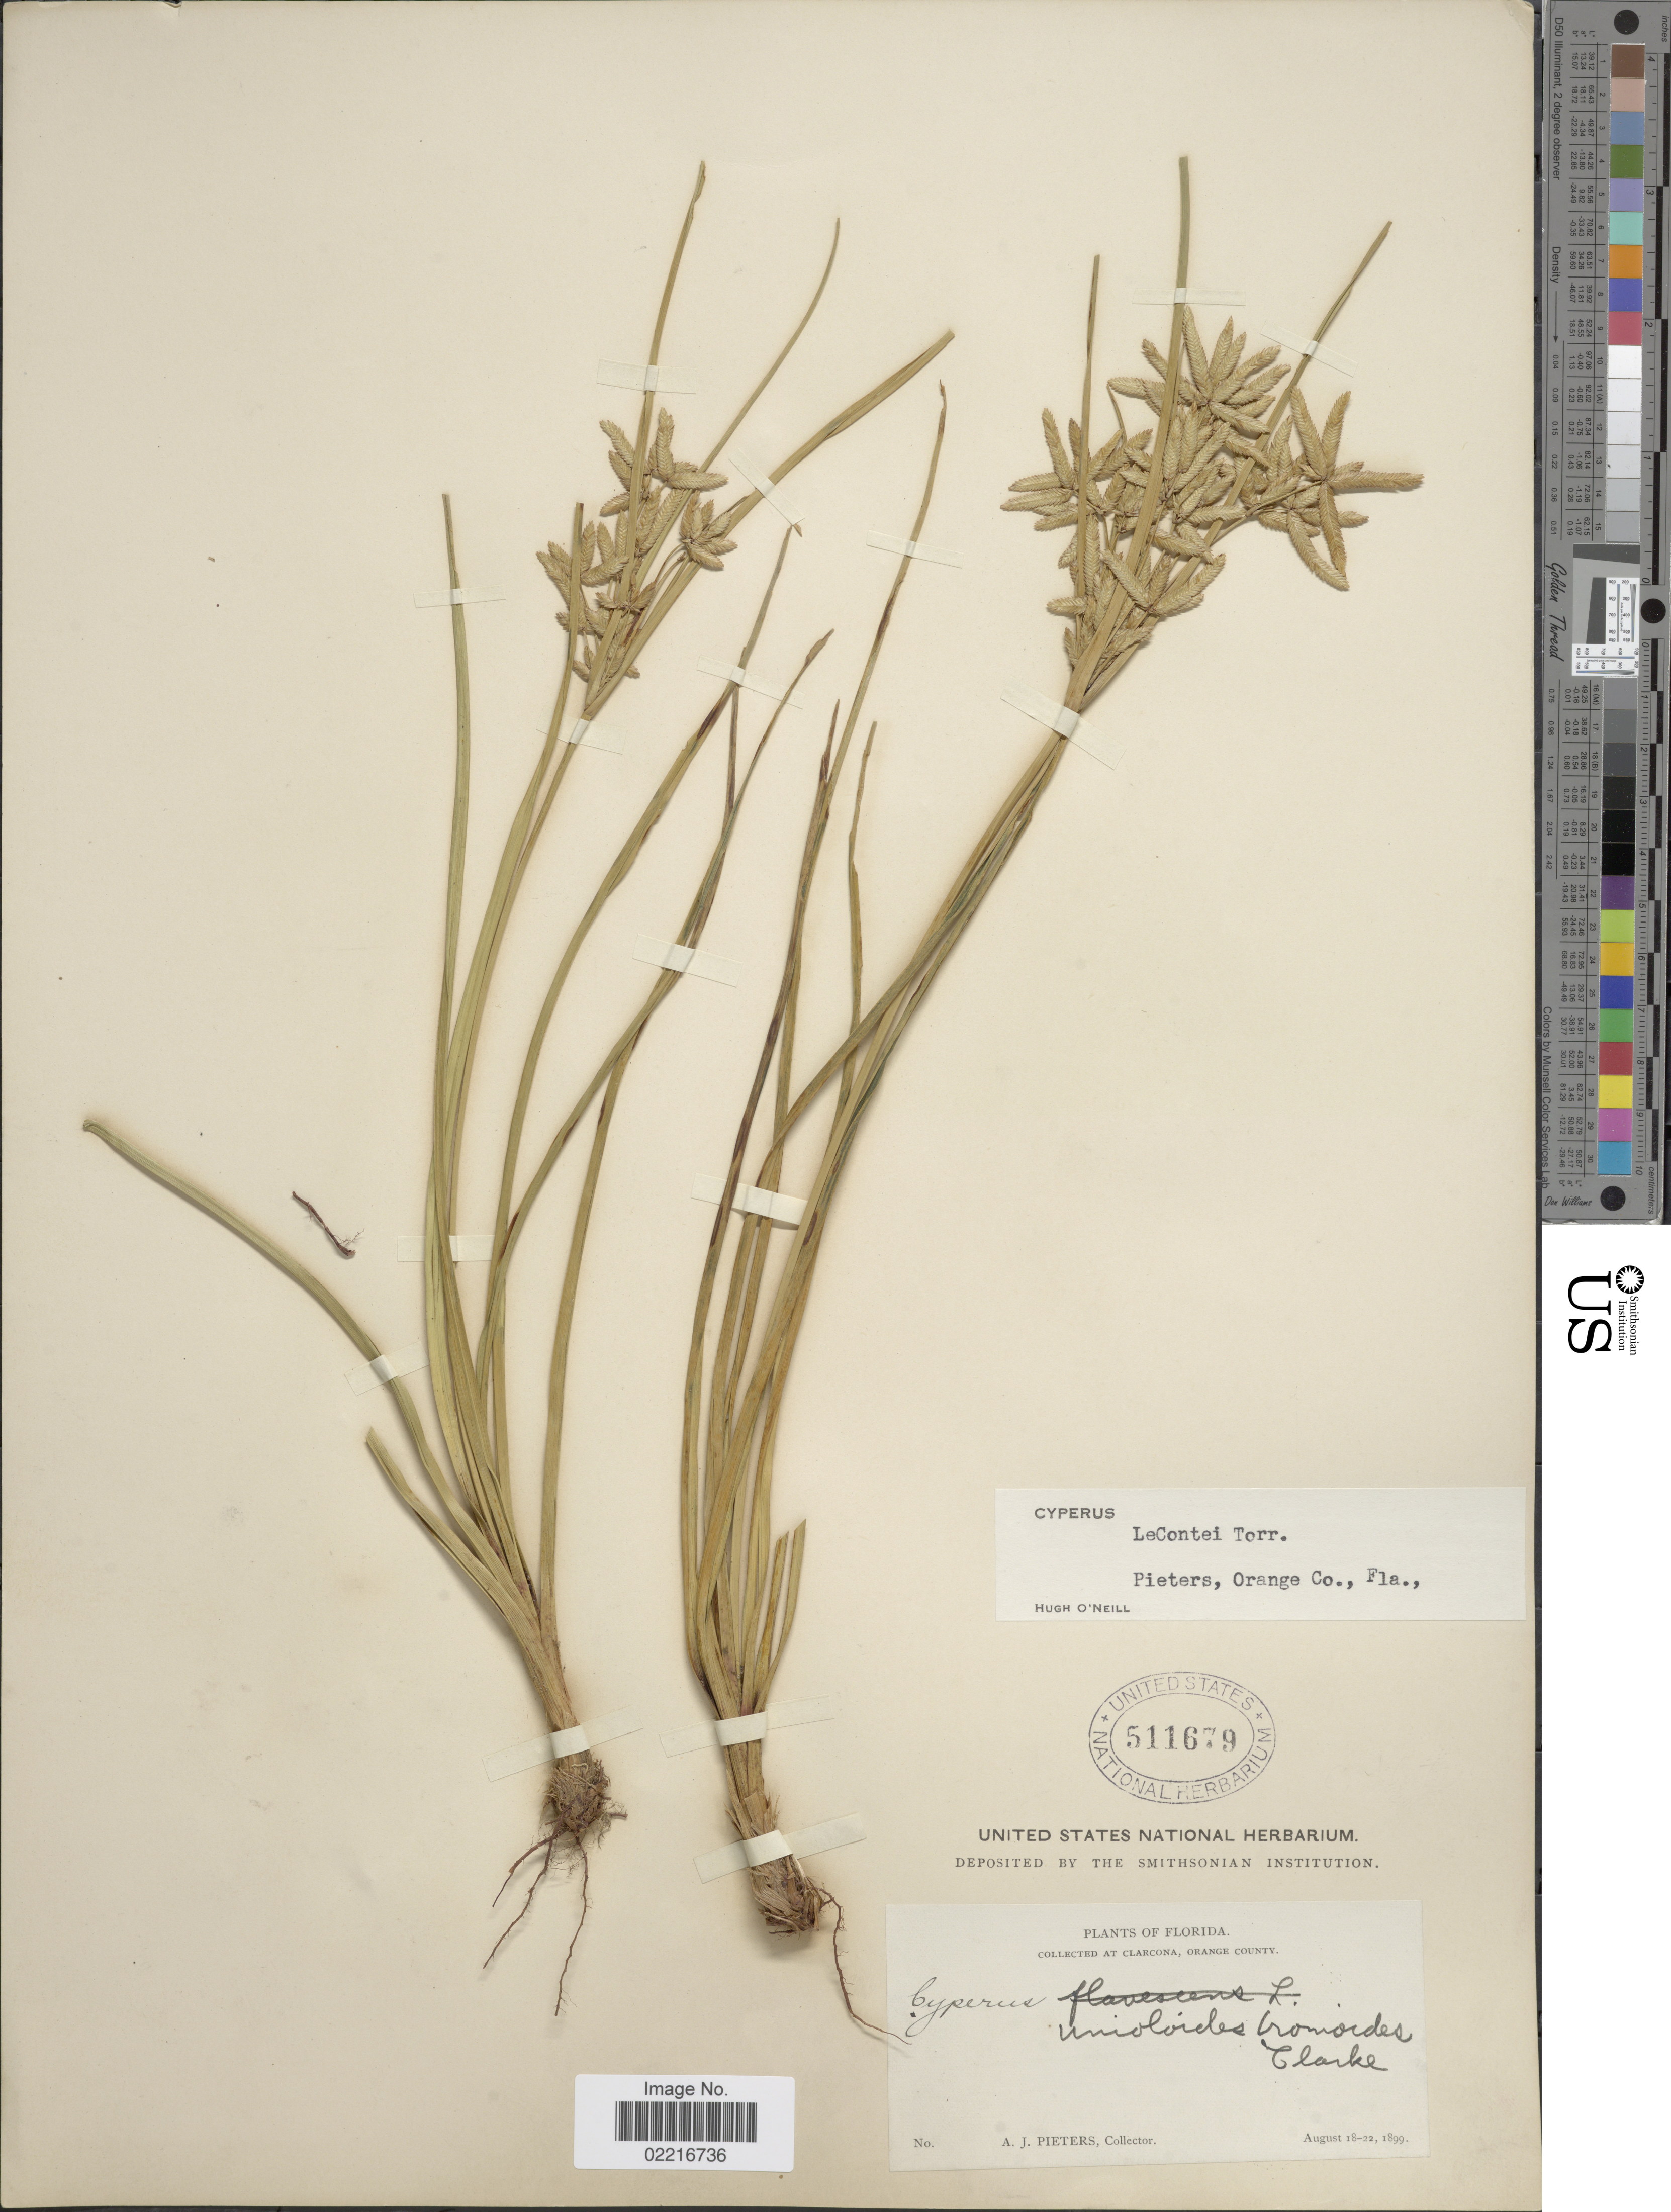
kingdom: Plantae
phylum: Tracheophyta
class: Liliopsida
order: Poales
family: Cyperaceae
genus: Cyperus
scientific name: Cyperus lecontei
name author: Torr. ex Steud.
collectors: A. Pieters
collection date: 1899-08-18/1899-08-22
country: United States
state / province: Florida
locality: At Clarcona, Orange County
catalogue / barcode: US 511679